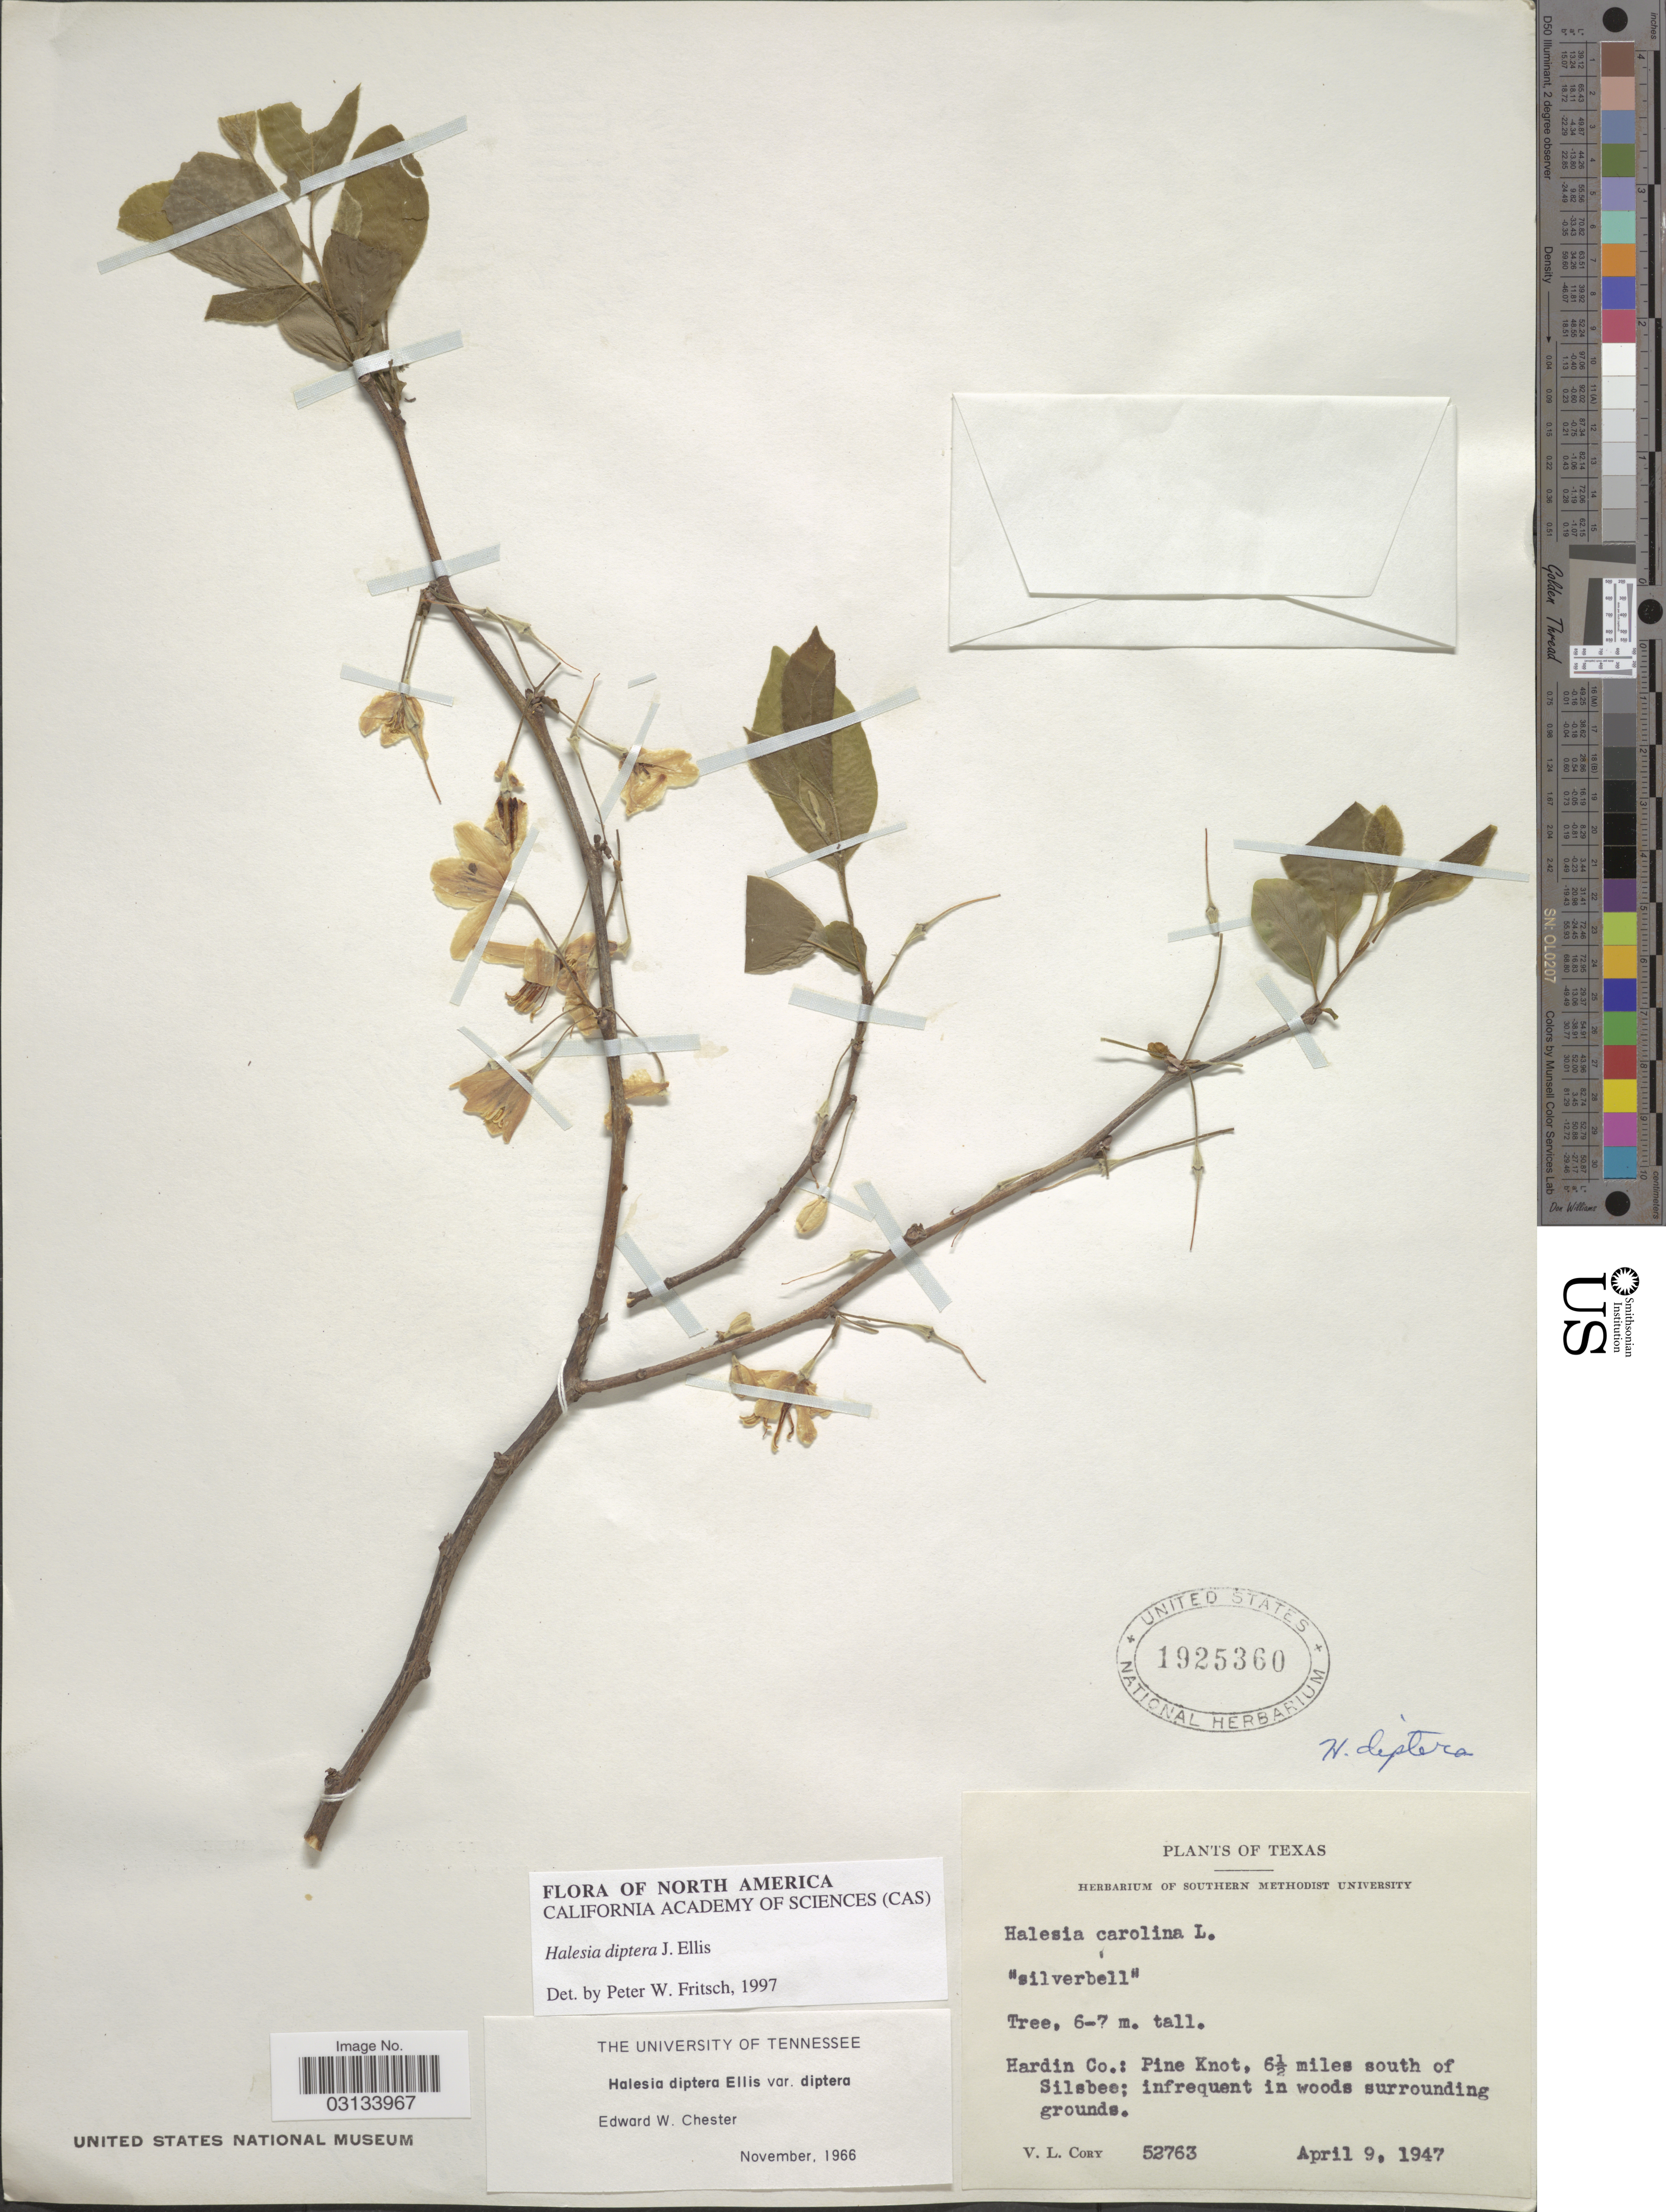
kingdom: Plantae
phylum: Tracheophyta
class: Magnoliopsida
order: Ericales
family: Styracaceae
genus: Halesia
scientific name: Halesia diptera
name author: J. Ellis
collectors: V. Cory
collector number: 52763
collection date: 1947-04-09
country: United States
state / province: Texas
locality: Hardin Co.: Pine Knot, 6½ miles south of Silsbee.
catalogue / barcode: US 1925360